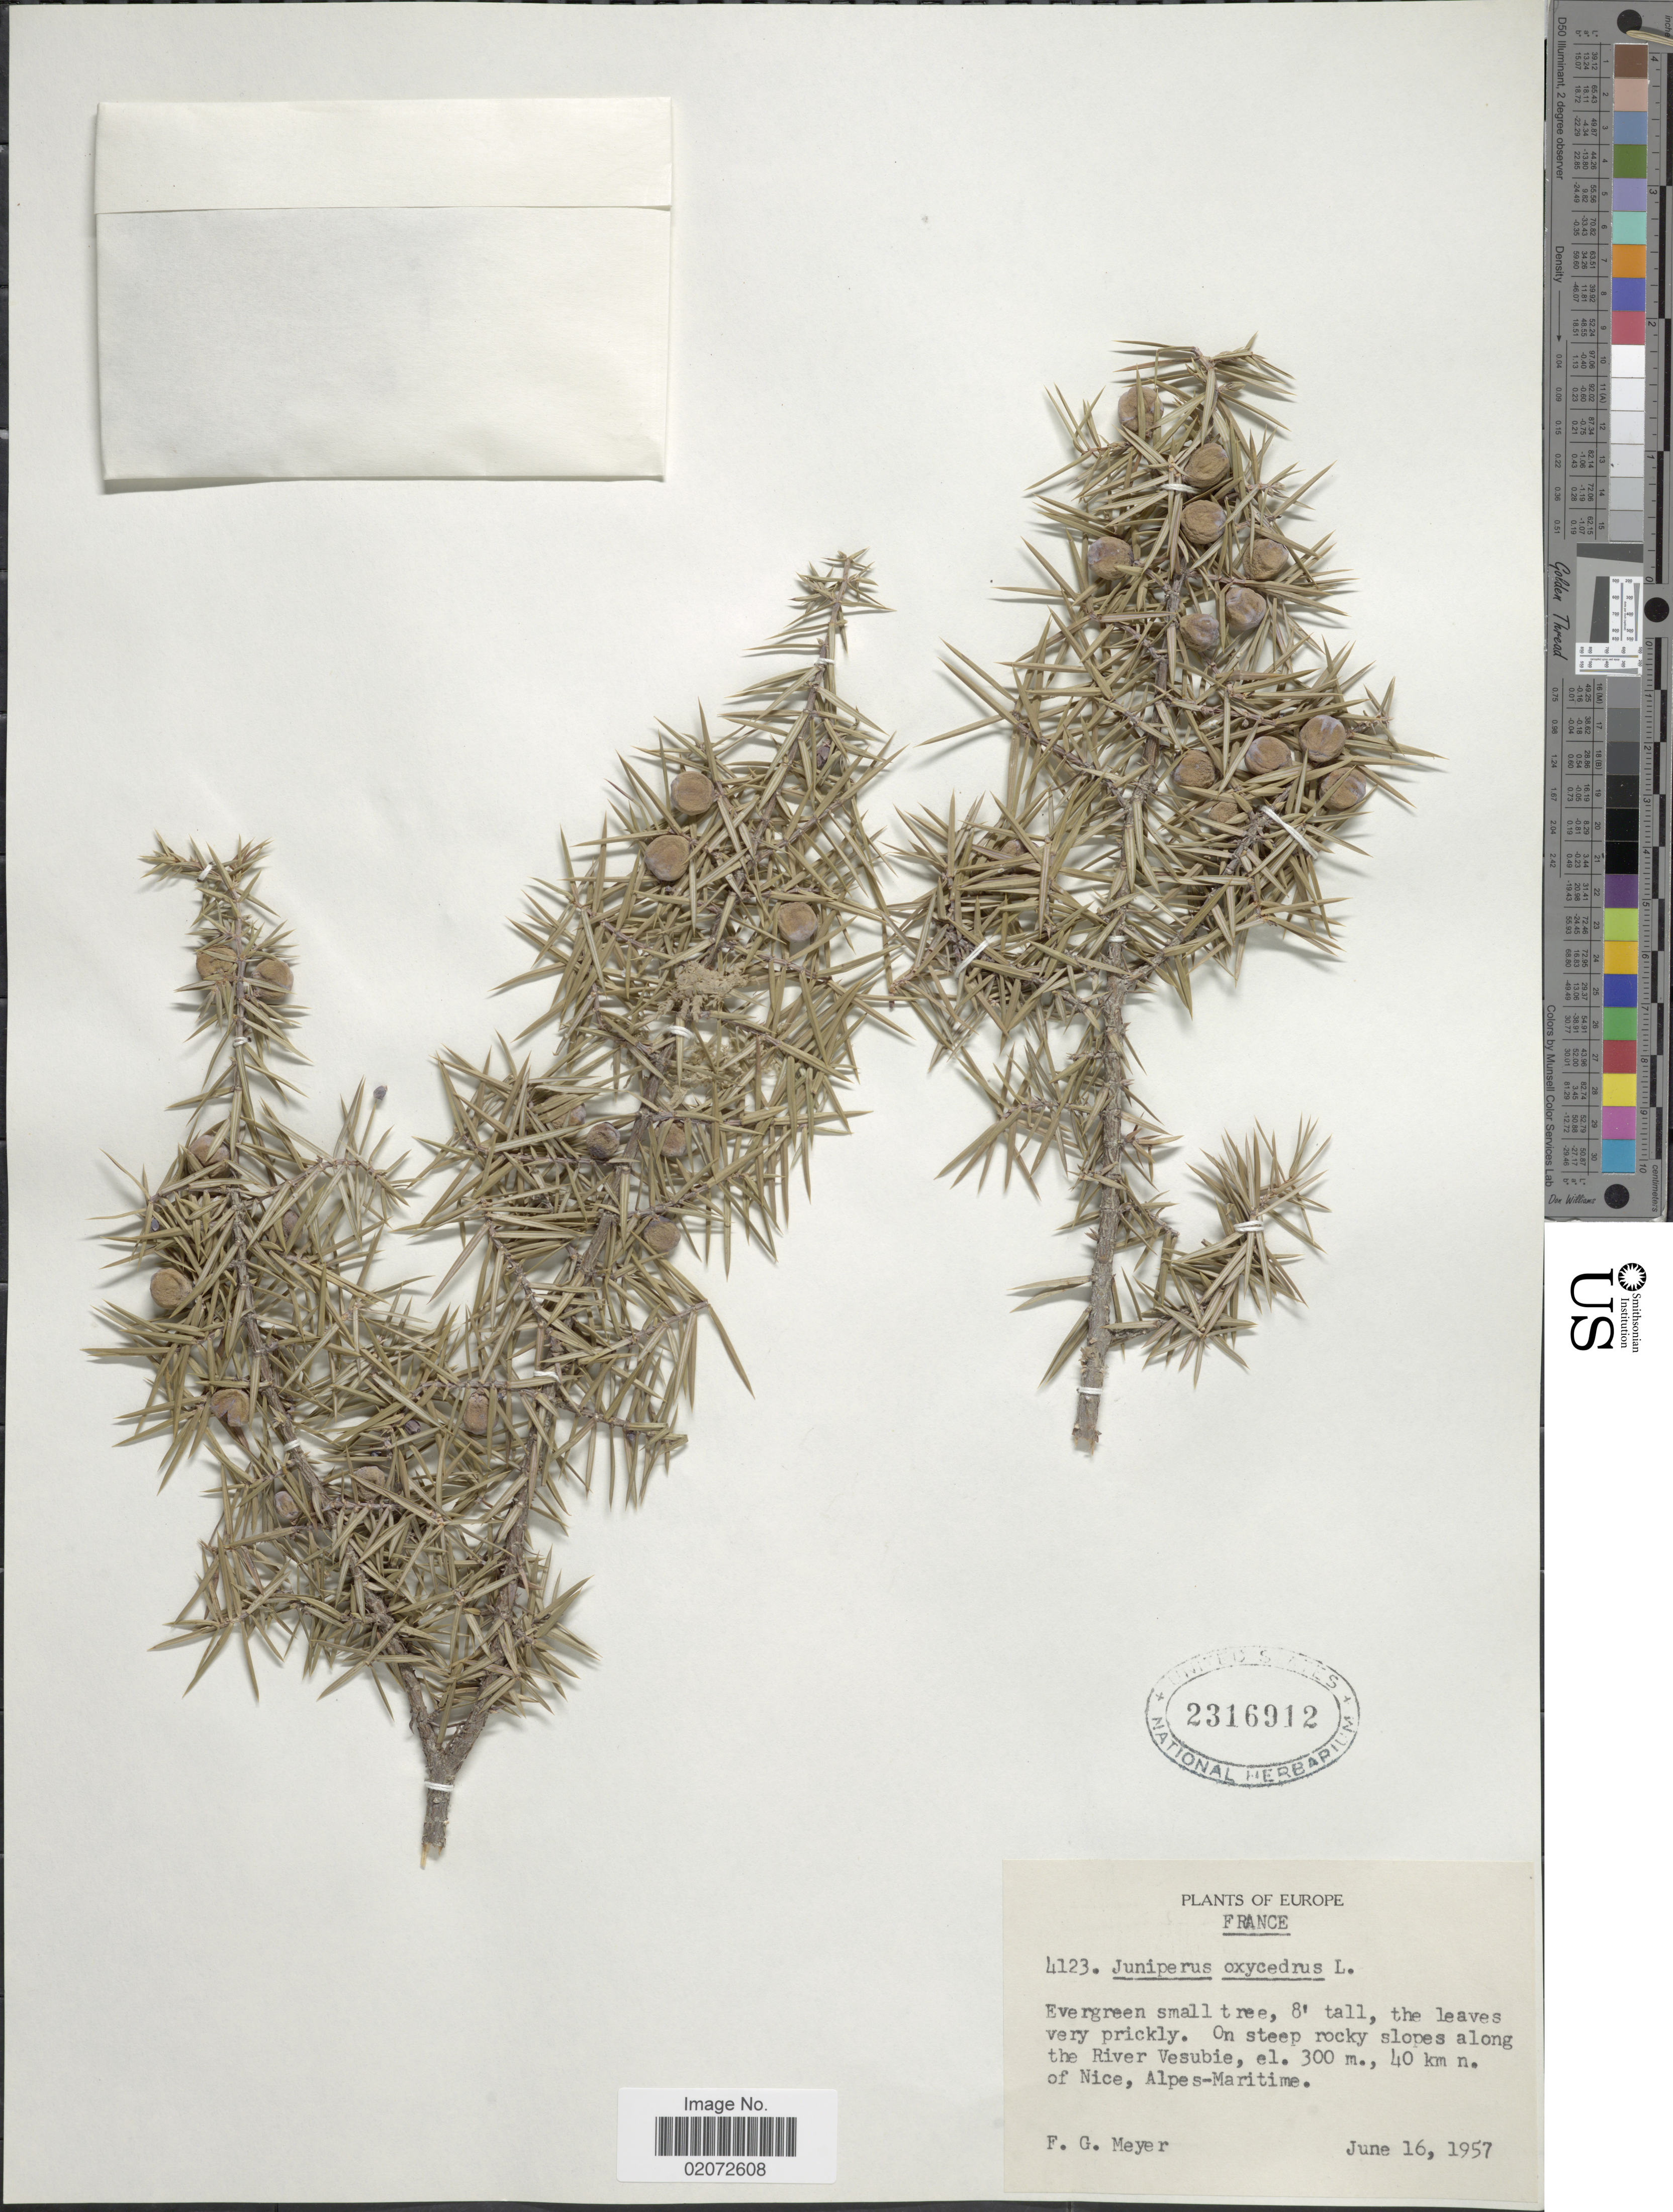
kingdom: Plantae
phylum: Tracheophyta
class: Pinopsida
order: Pinales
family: Cupressaceae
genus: Juniperus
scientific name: Juniperus oxycedrus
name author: L.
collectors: F. G. Meyer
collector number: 4123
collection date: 1957-06-16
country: France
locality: On steep rocky slopes along the River Vesubie, 40 km n. of Nice, Alpes-Maritime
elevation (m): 300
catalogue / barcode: US 2316912